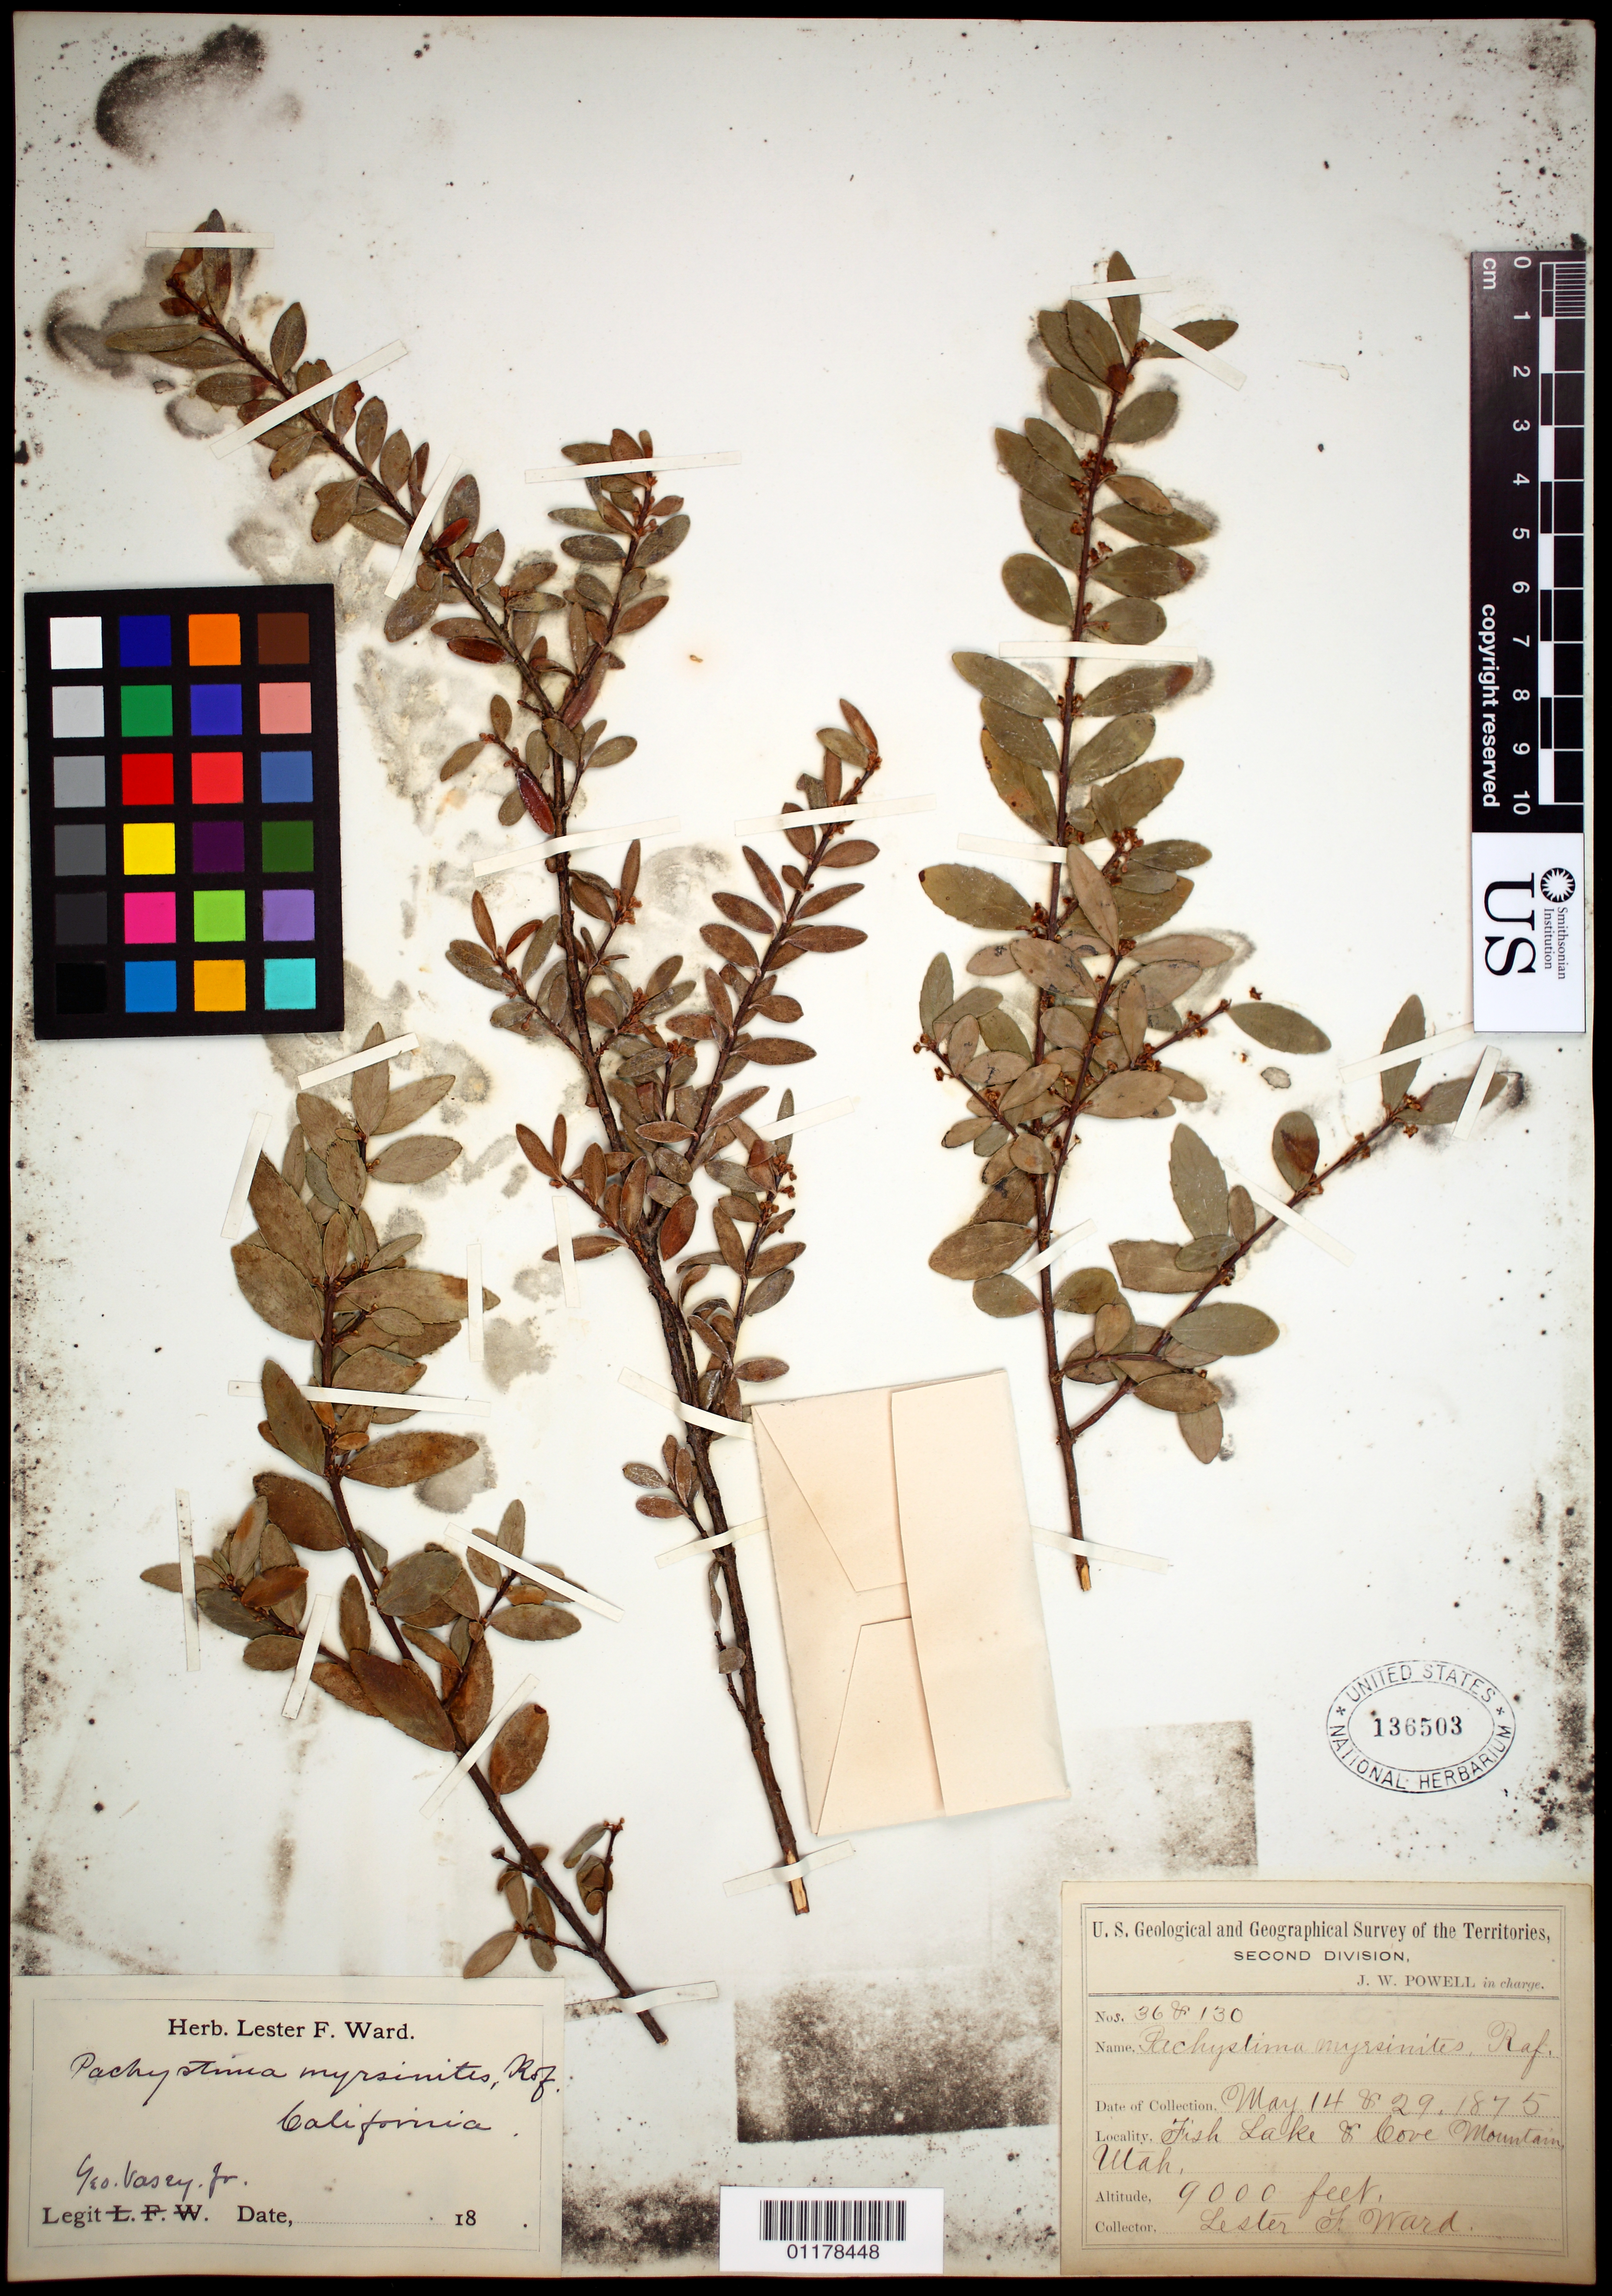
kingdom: Plantae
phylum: Tracheophyta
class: Magnoliopsida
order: Celastrales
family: Celastraceae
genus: Paxistima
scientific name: Paxistima myrsinites subsp. myrsinites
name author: (Pursh) Raf.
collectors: L. F. Ward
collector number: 36 &130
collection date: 1875-05-14,1875-05-29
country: United States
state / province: Utah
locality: Fish Lake and Cove mountain.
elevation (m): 2743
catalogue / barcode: US 136503